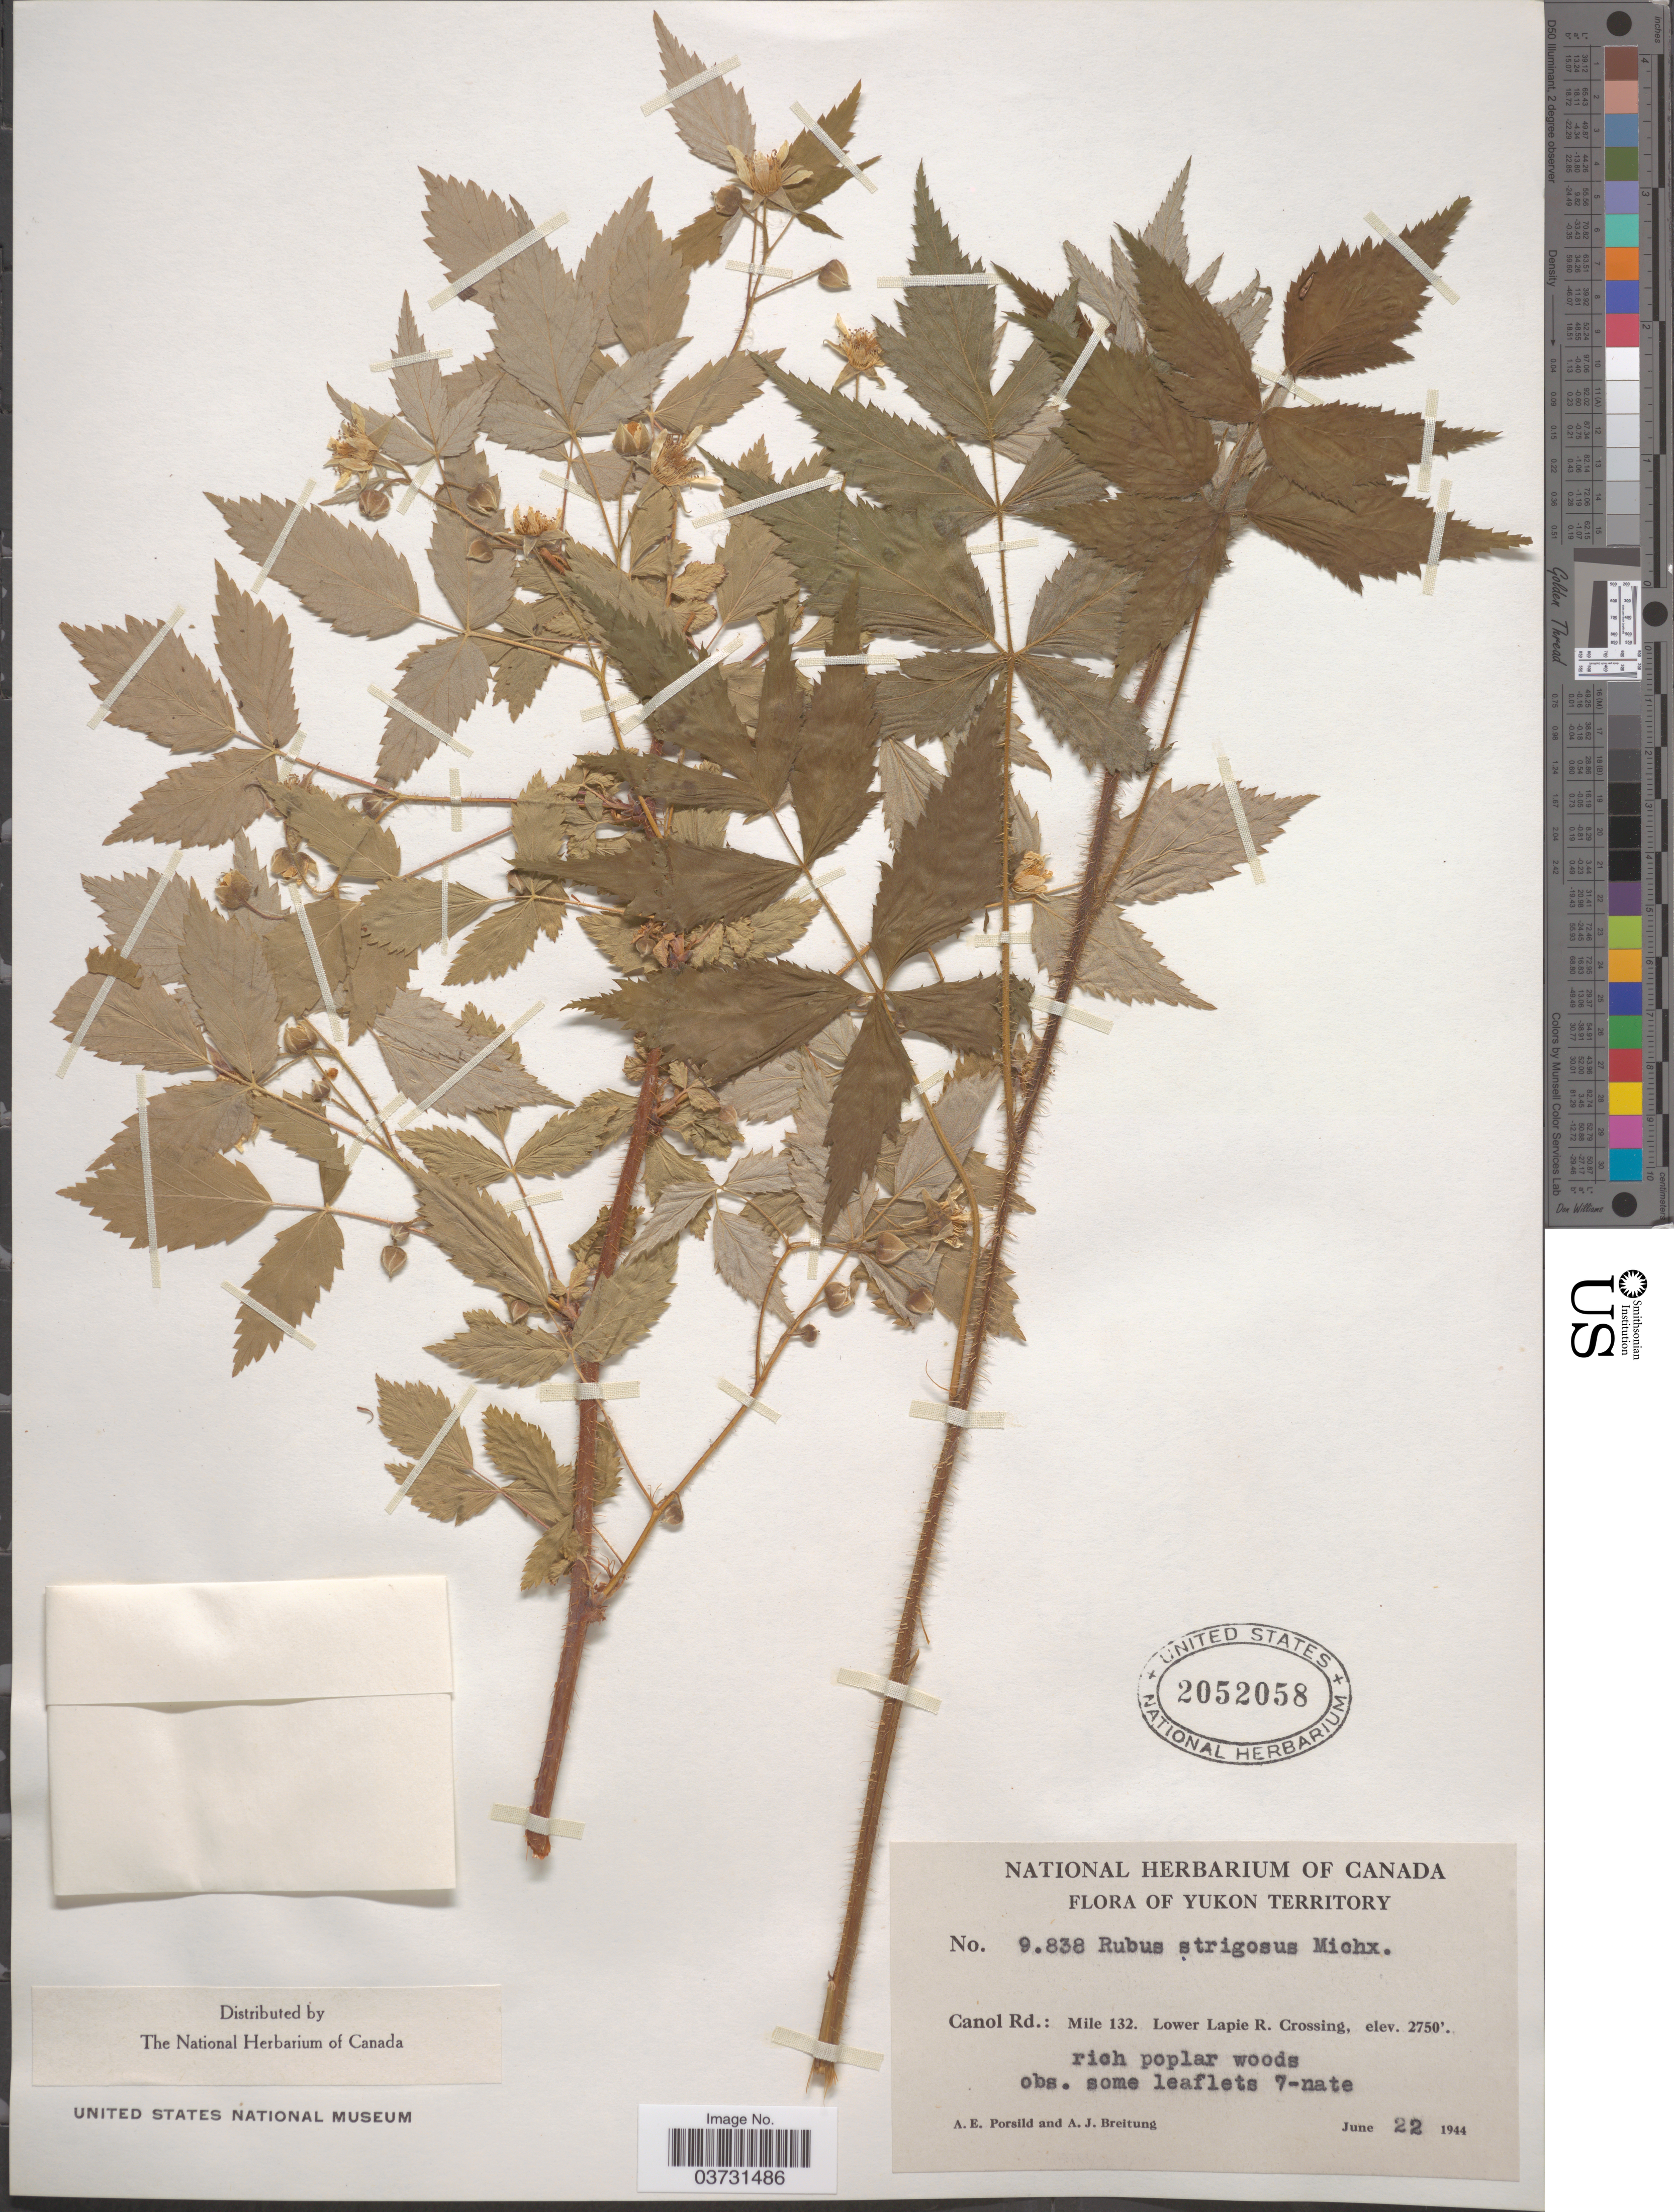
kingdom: Plantae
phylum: Tracheophyta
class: Magnoliopsida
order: Rosales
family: Rosaceae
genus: Rubus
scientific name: Rubus strigosus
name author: Michx.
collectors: A. E. Porsild & A. Breitung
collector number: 9838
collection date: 1944-06-22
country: Canada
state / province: Yukon Territory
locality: Canol Rd.: Mile 132. Lower Lapie R. Crossing.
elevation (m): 838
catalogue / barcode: US 2052058